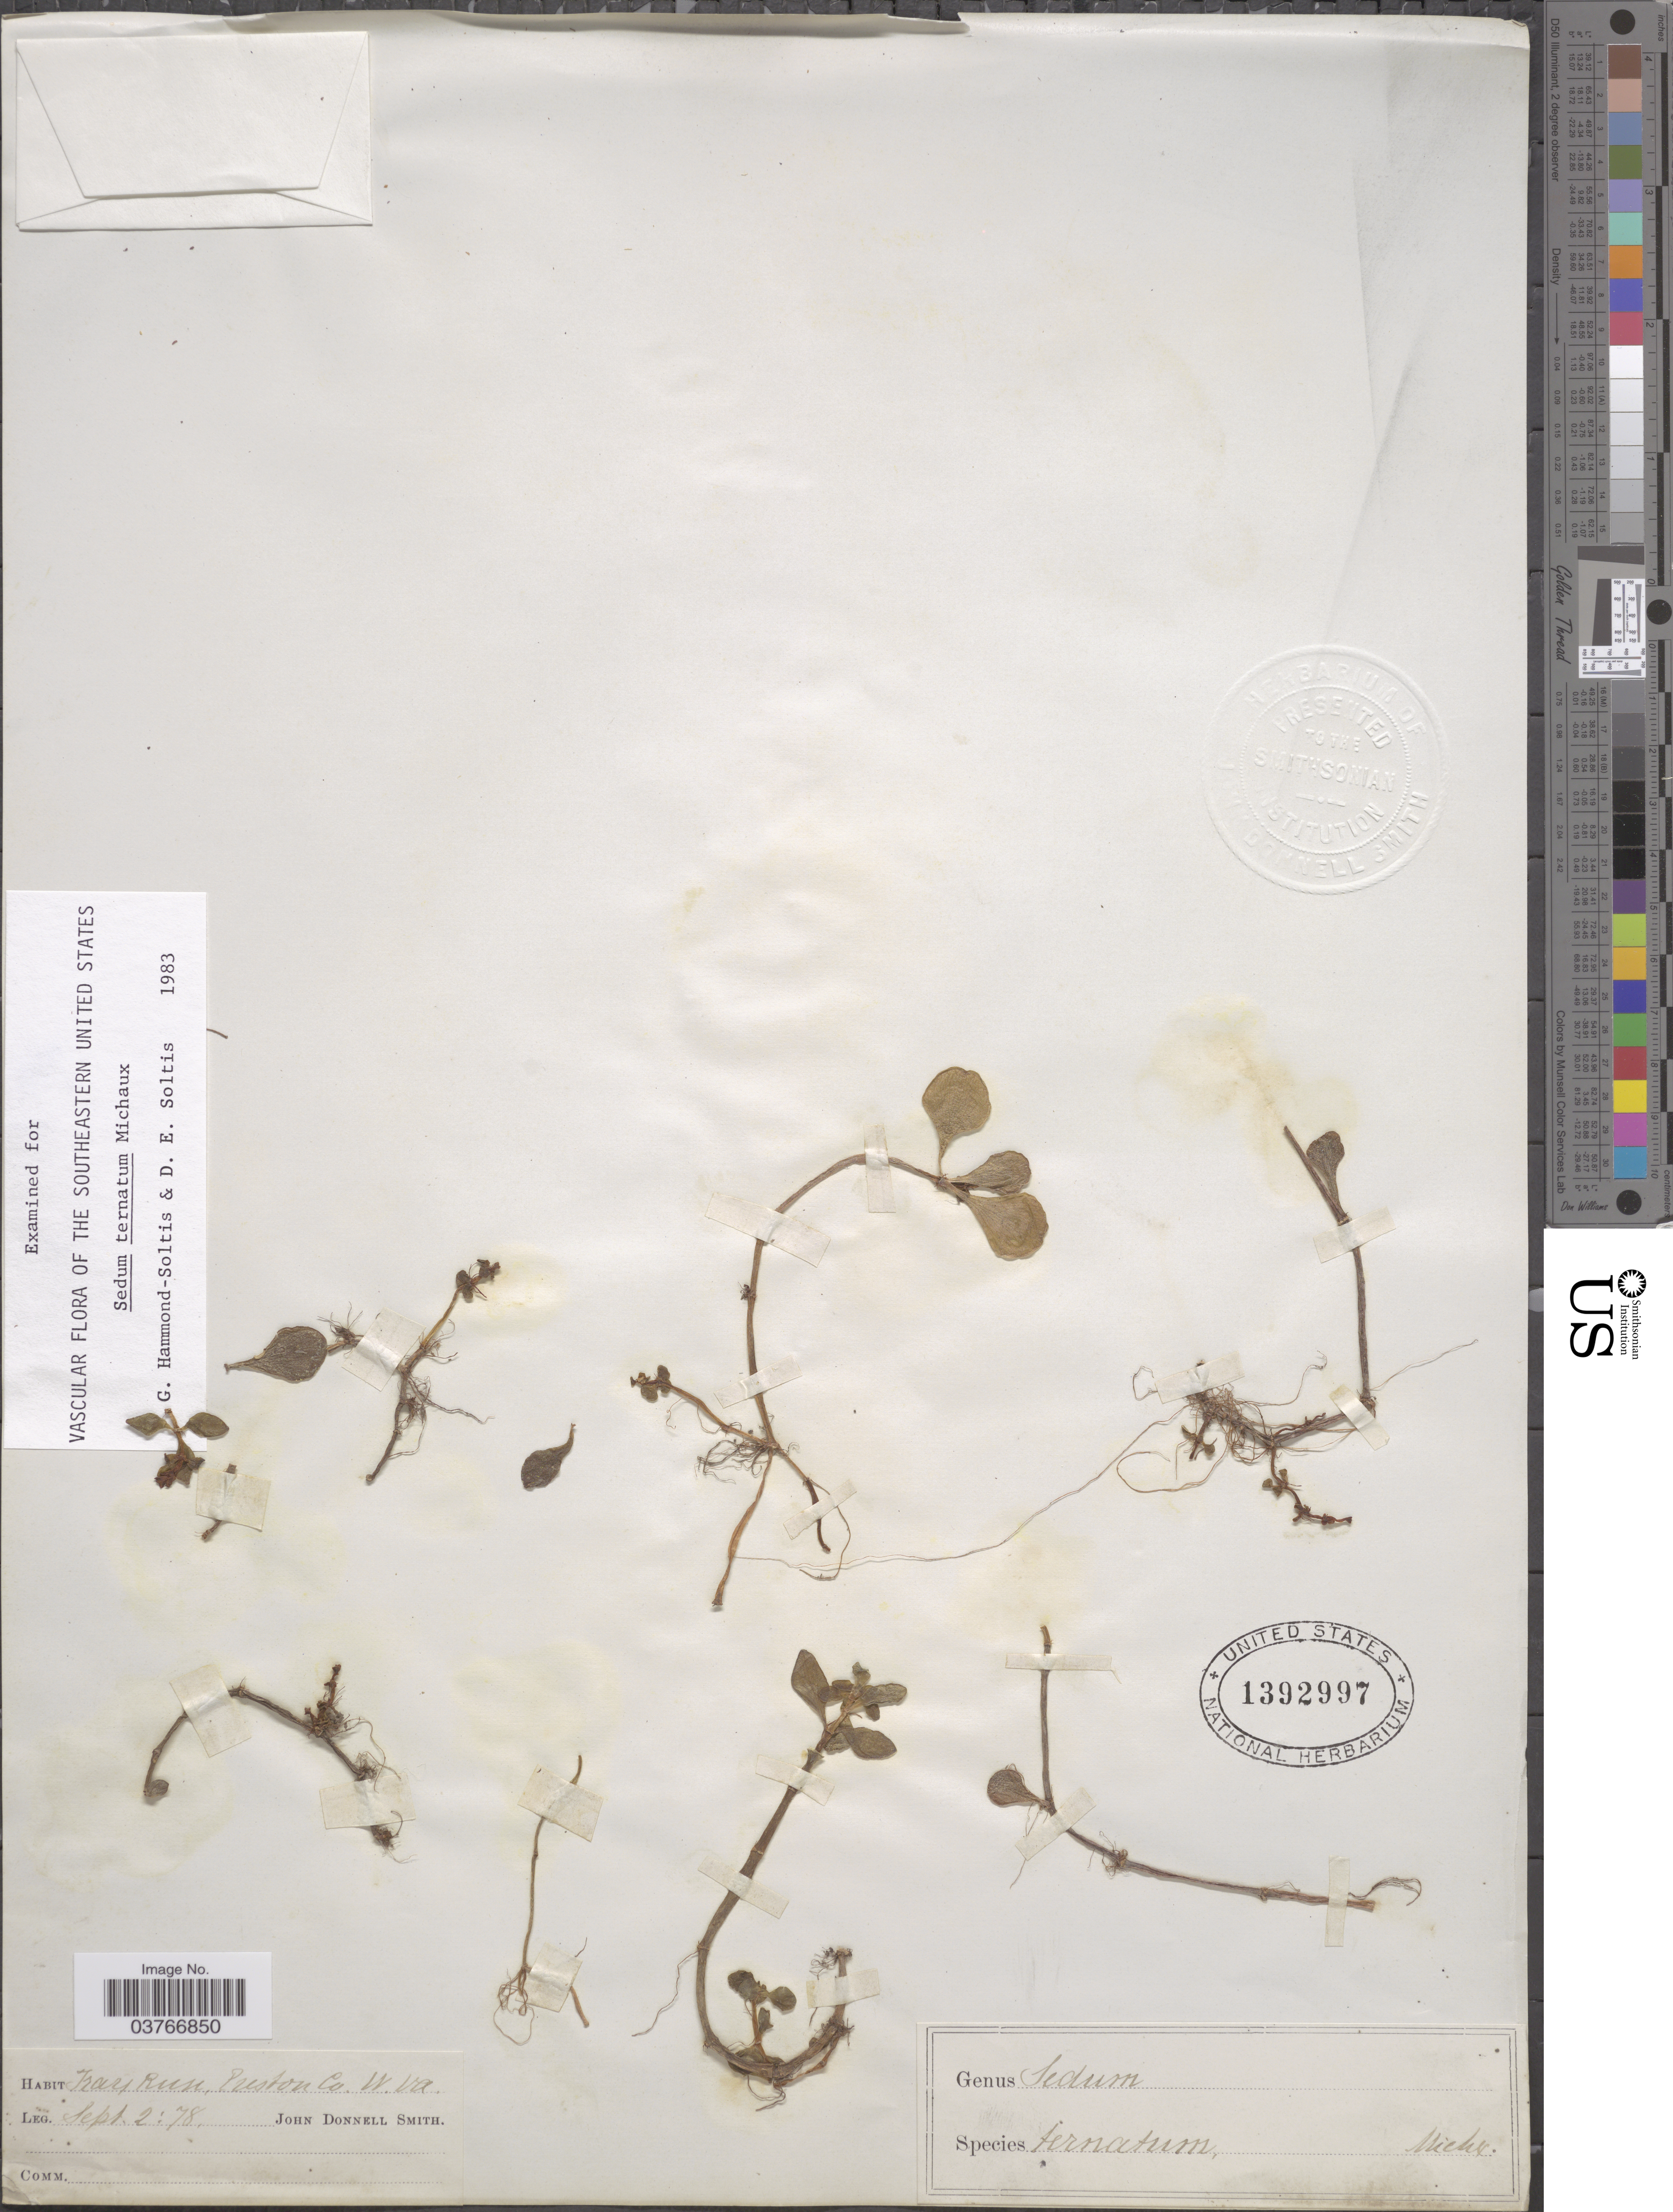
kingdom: Plantae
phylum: Tracheophyta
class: Magnoliopsida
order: Saxifragales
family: Crassulaceae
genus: Sedum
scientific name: Sedum ternatum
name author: Michx.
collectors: J. Donnell Smith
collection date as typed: Transcribed d/m/y: 2/9/78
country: United States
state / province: West Virginia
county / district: Preston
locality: Tray Run, Preston Co.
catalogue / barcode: US 1392997